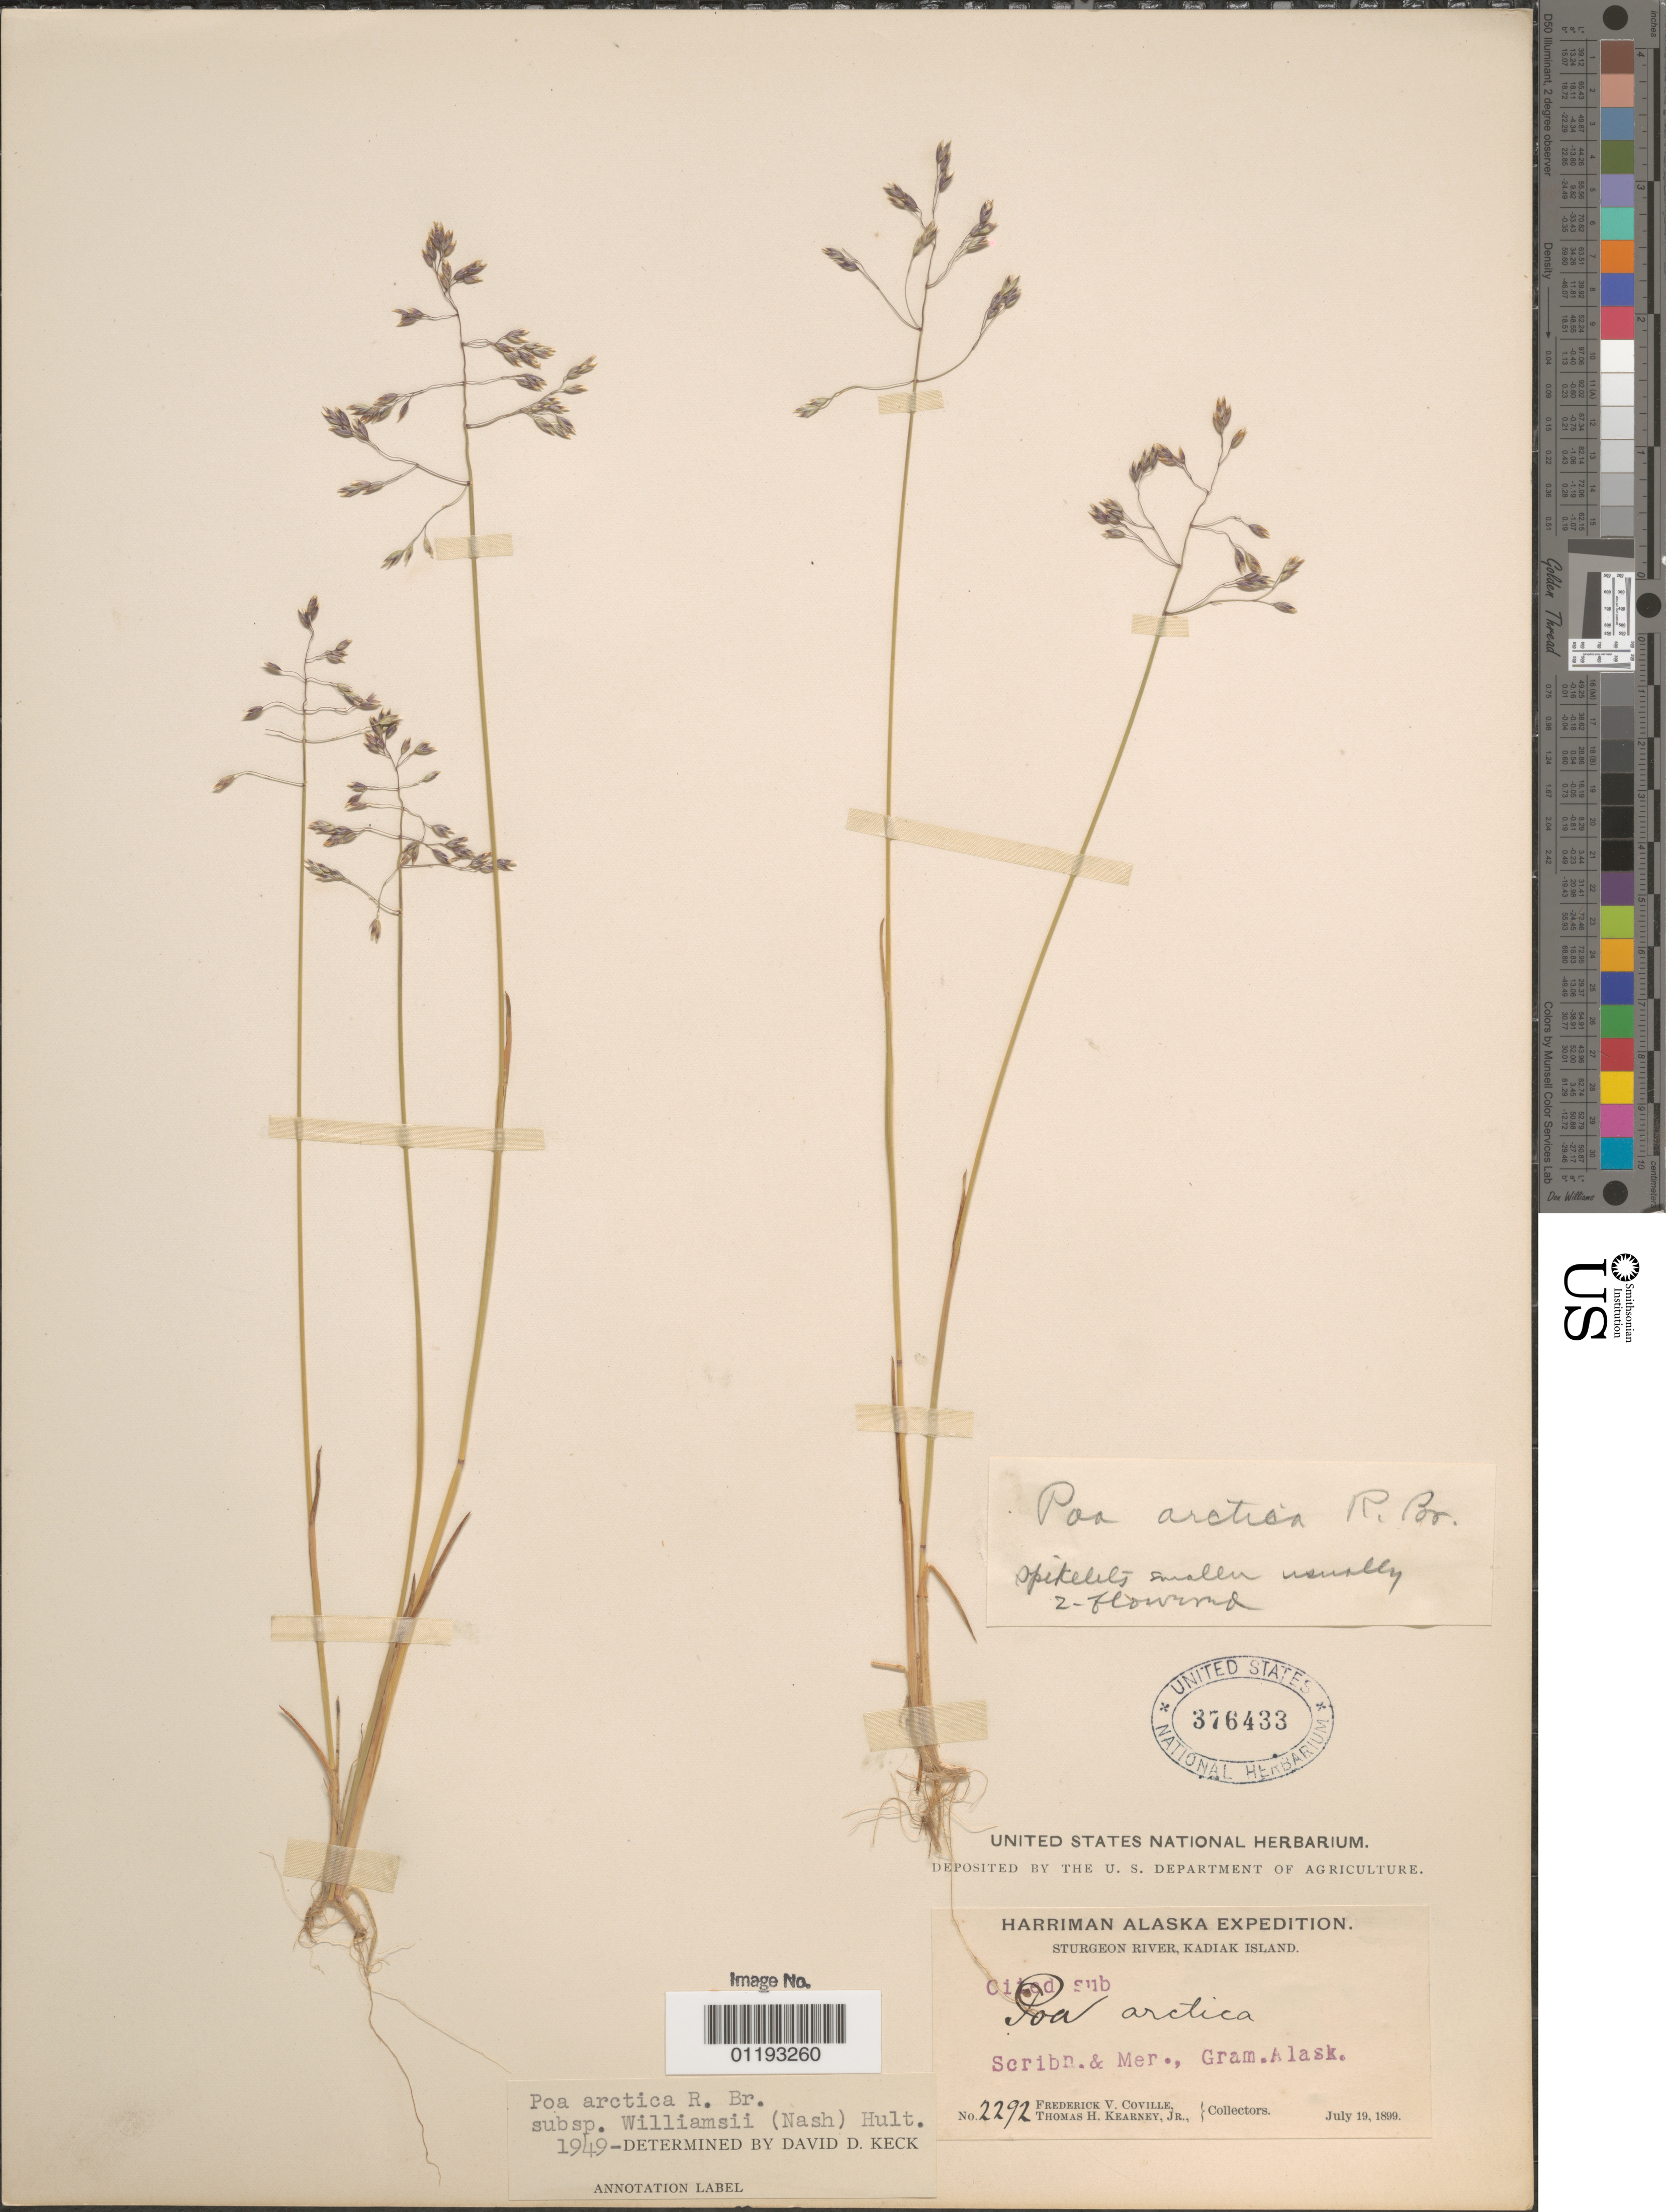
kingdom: Plantae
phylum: Tracheophyta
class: Liliopsida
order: Poales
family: Poaceae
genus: Poa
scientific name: Poa arctica subsp. williamsii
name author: (Nash) Hultén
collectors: F. V. Coville & T. H. Kearney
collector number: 2292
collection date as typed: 19 Jul 1899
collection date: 1899-07-19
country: United States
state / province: Alaska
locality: Sturgeon River, Kodiak Island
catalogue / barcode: US 376433